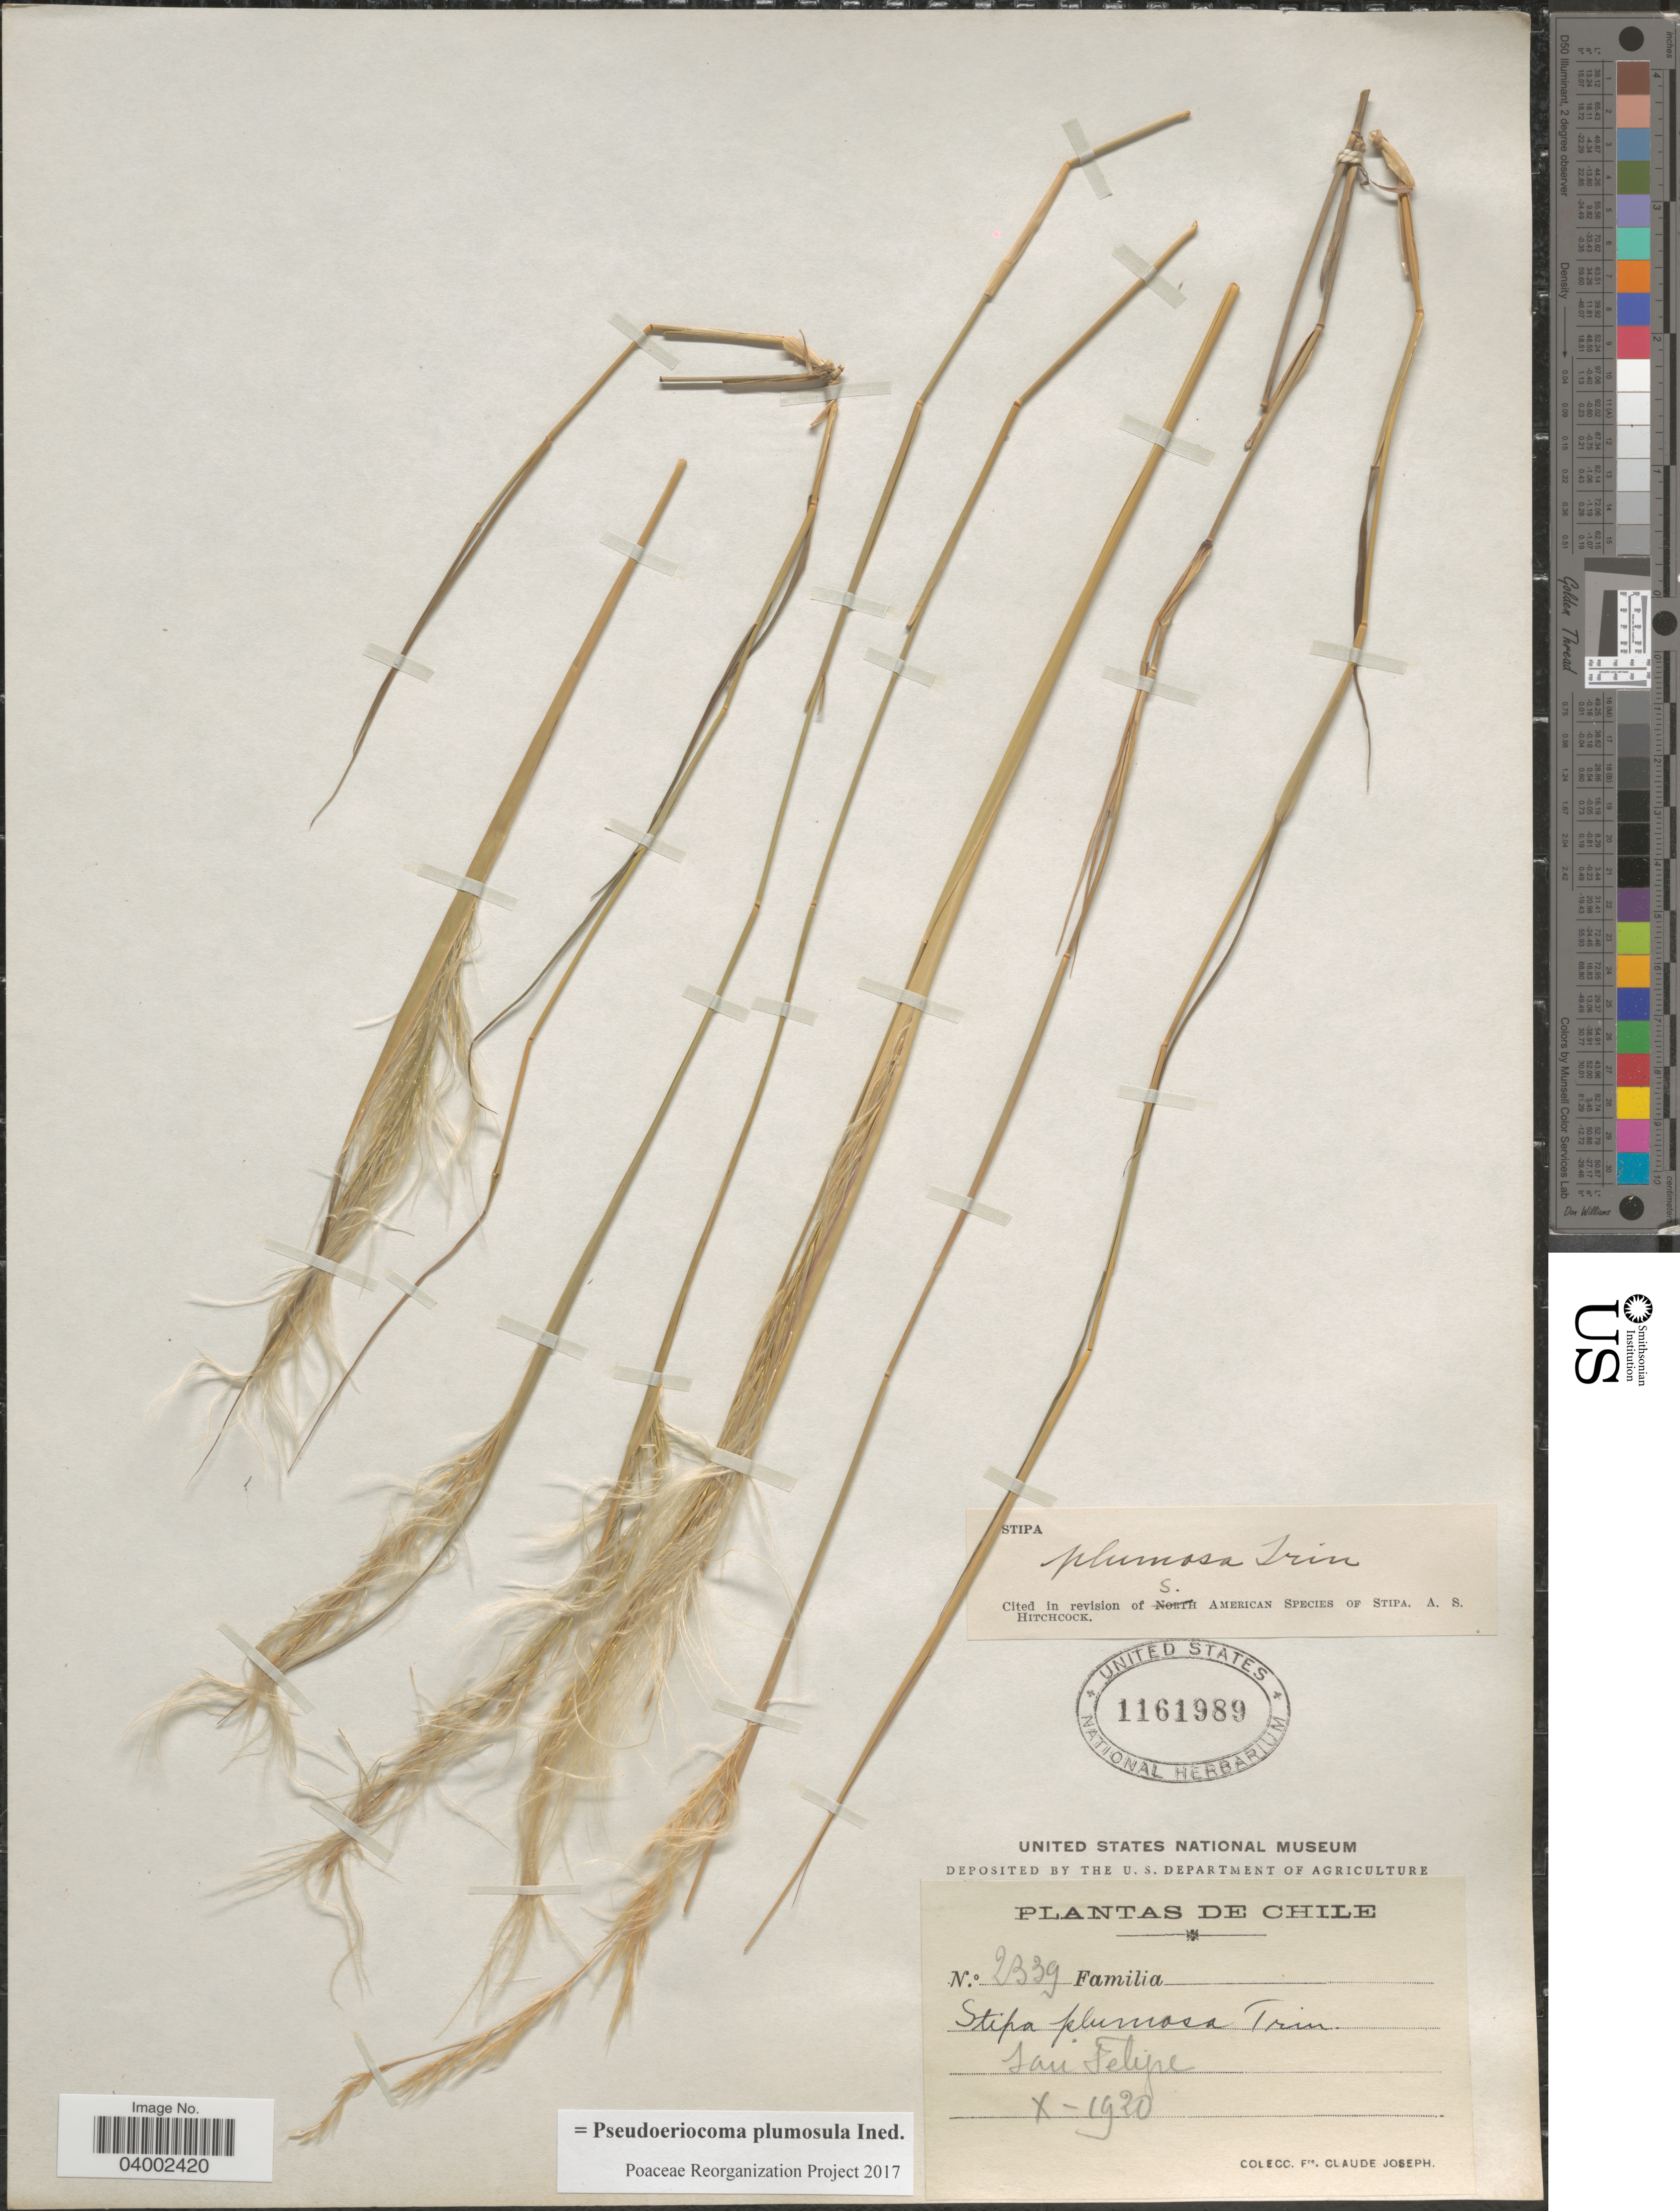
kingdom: Plantae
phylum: Tracheophyta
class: Liliopsida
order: Poales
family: Poaceae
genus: Pseudoeriocoma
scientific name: Pseudoeriocoma plumosula ined.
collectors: Bro. Claude-Joseph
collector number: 2339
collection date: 1920-10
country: Chile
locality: San Felipe.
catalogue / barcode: US 1161989